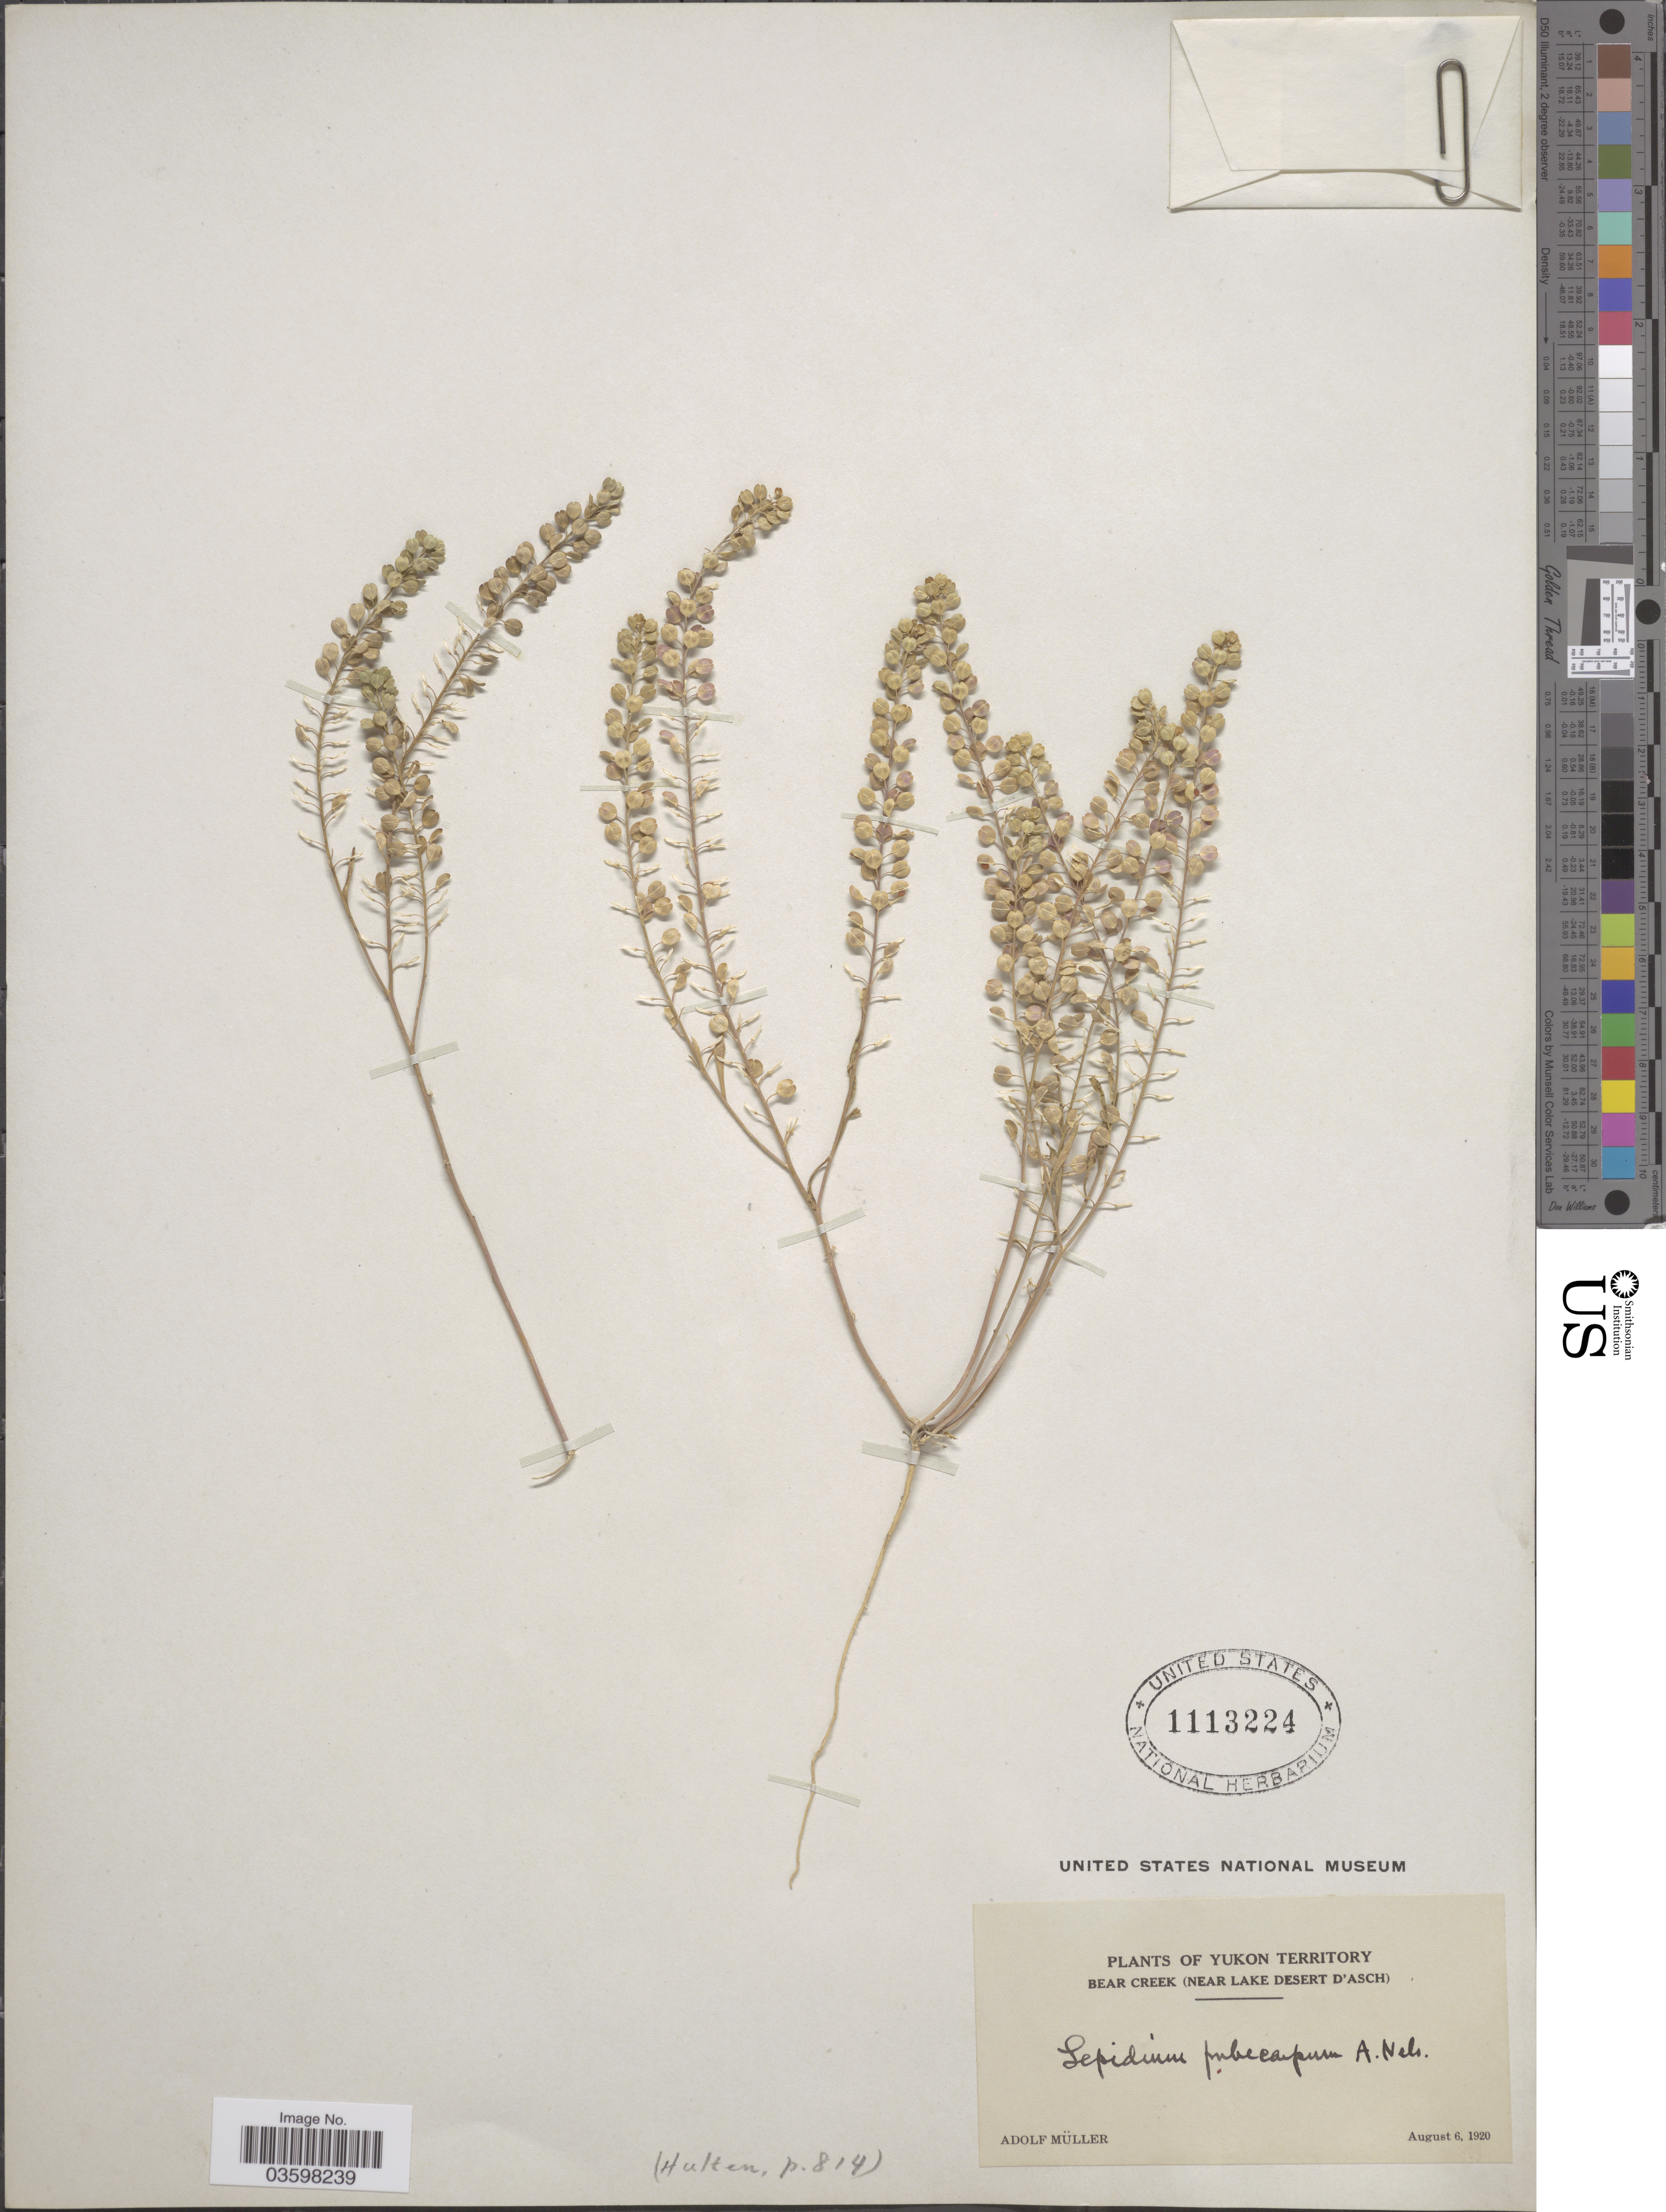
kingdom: Plantae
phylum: Tracheophyta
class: Magnoliopsida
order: Brassicales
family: Brassicaceae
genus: Lepidium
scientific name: Lepidium densiflorum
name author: Schrad.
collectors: A. Muller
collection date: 1920-08-06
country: Canada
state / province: Yukon Territory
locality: Bear Creek (Near Lake Desert D'Asch).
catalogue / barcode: US 1113224